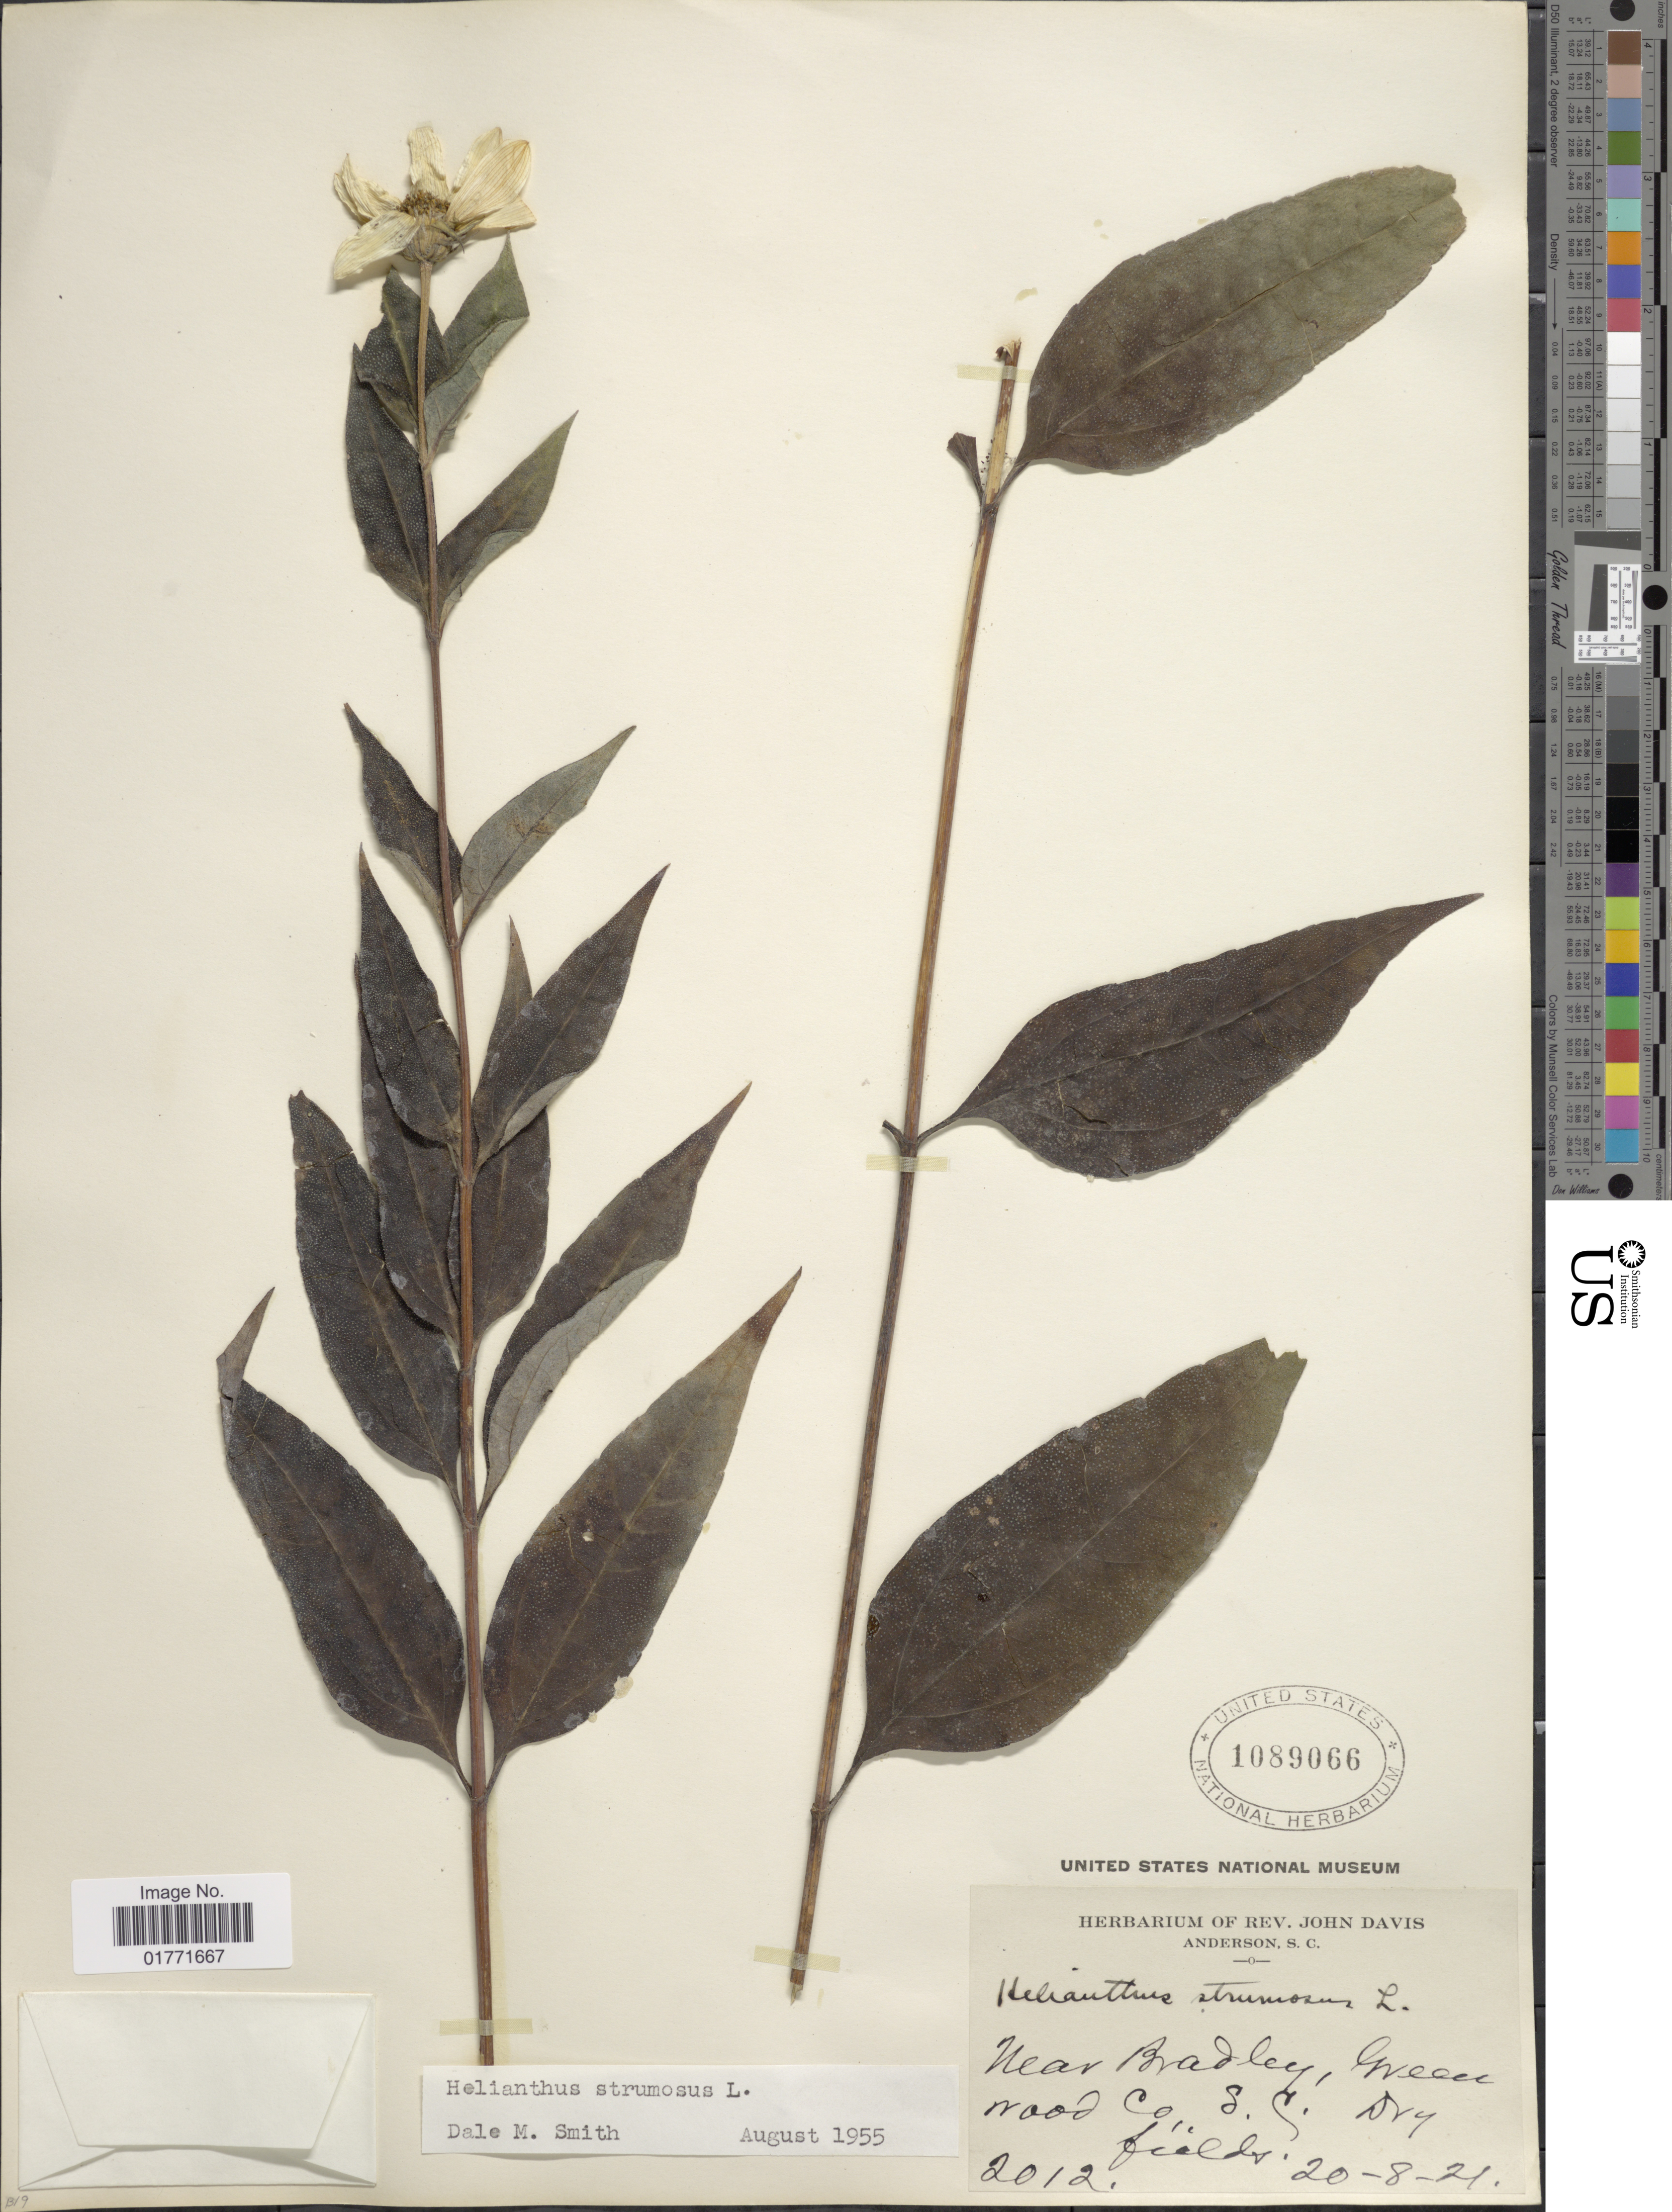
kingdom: Plantae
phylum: Tracheophyta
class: Magnoliopsida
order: Asterales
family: Asteraceae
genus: Helianthus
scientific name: Helianthus strumosus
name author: L.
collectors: ex herb. Rev. John Davis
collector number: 2012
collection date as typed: Transcribed d/m/y: 20/8/21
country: United States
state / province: South Carolina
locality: Near Bradley, Green mood Co.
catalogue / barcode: US 1089066